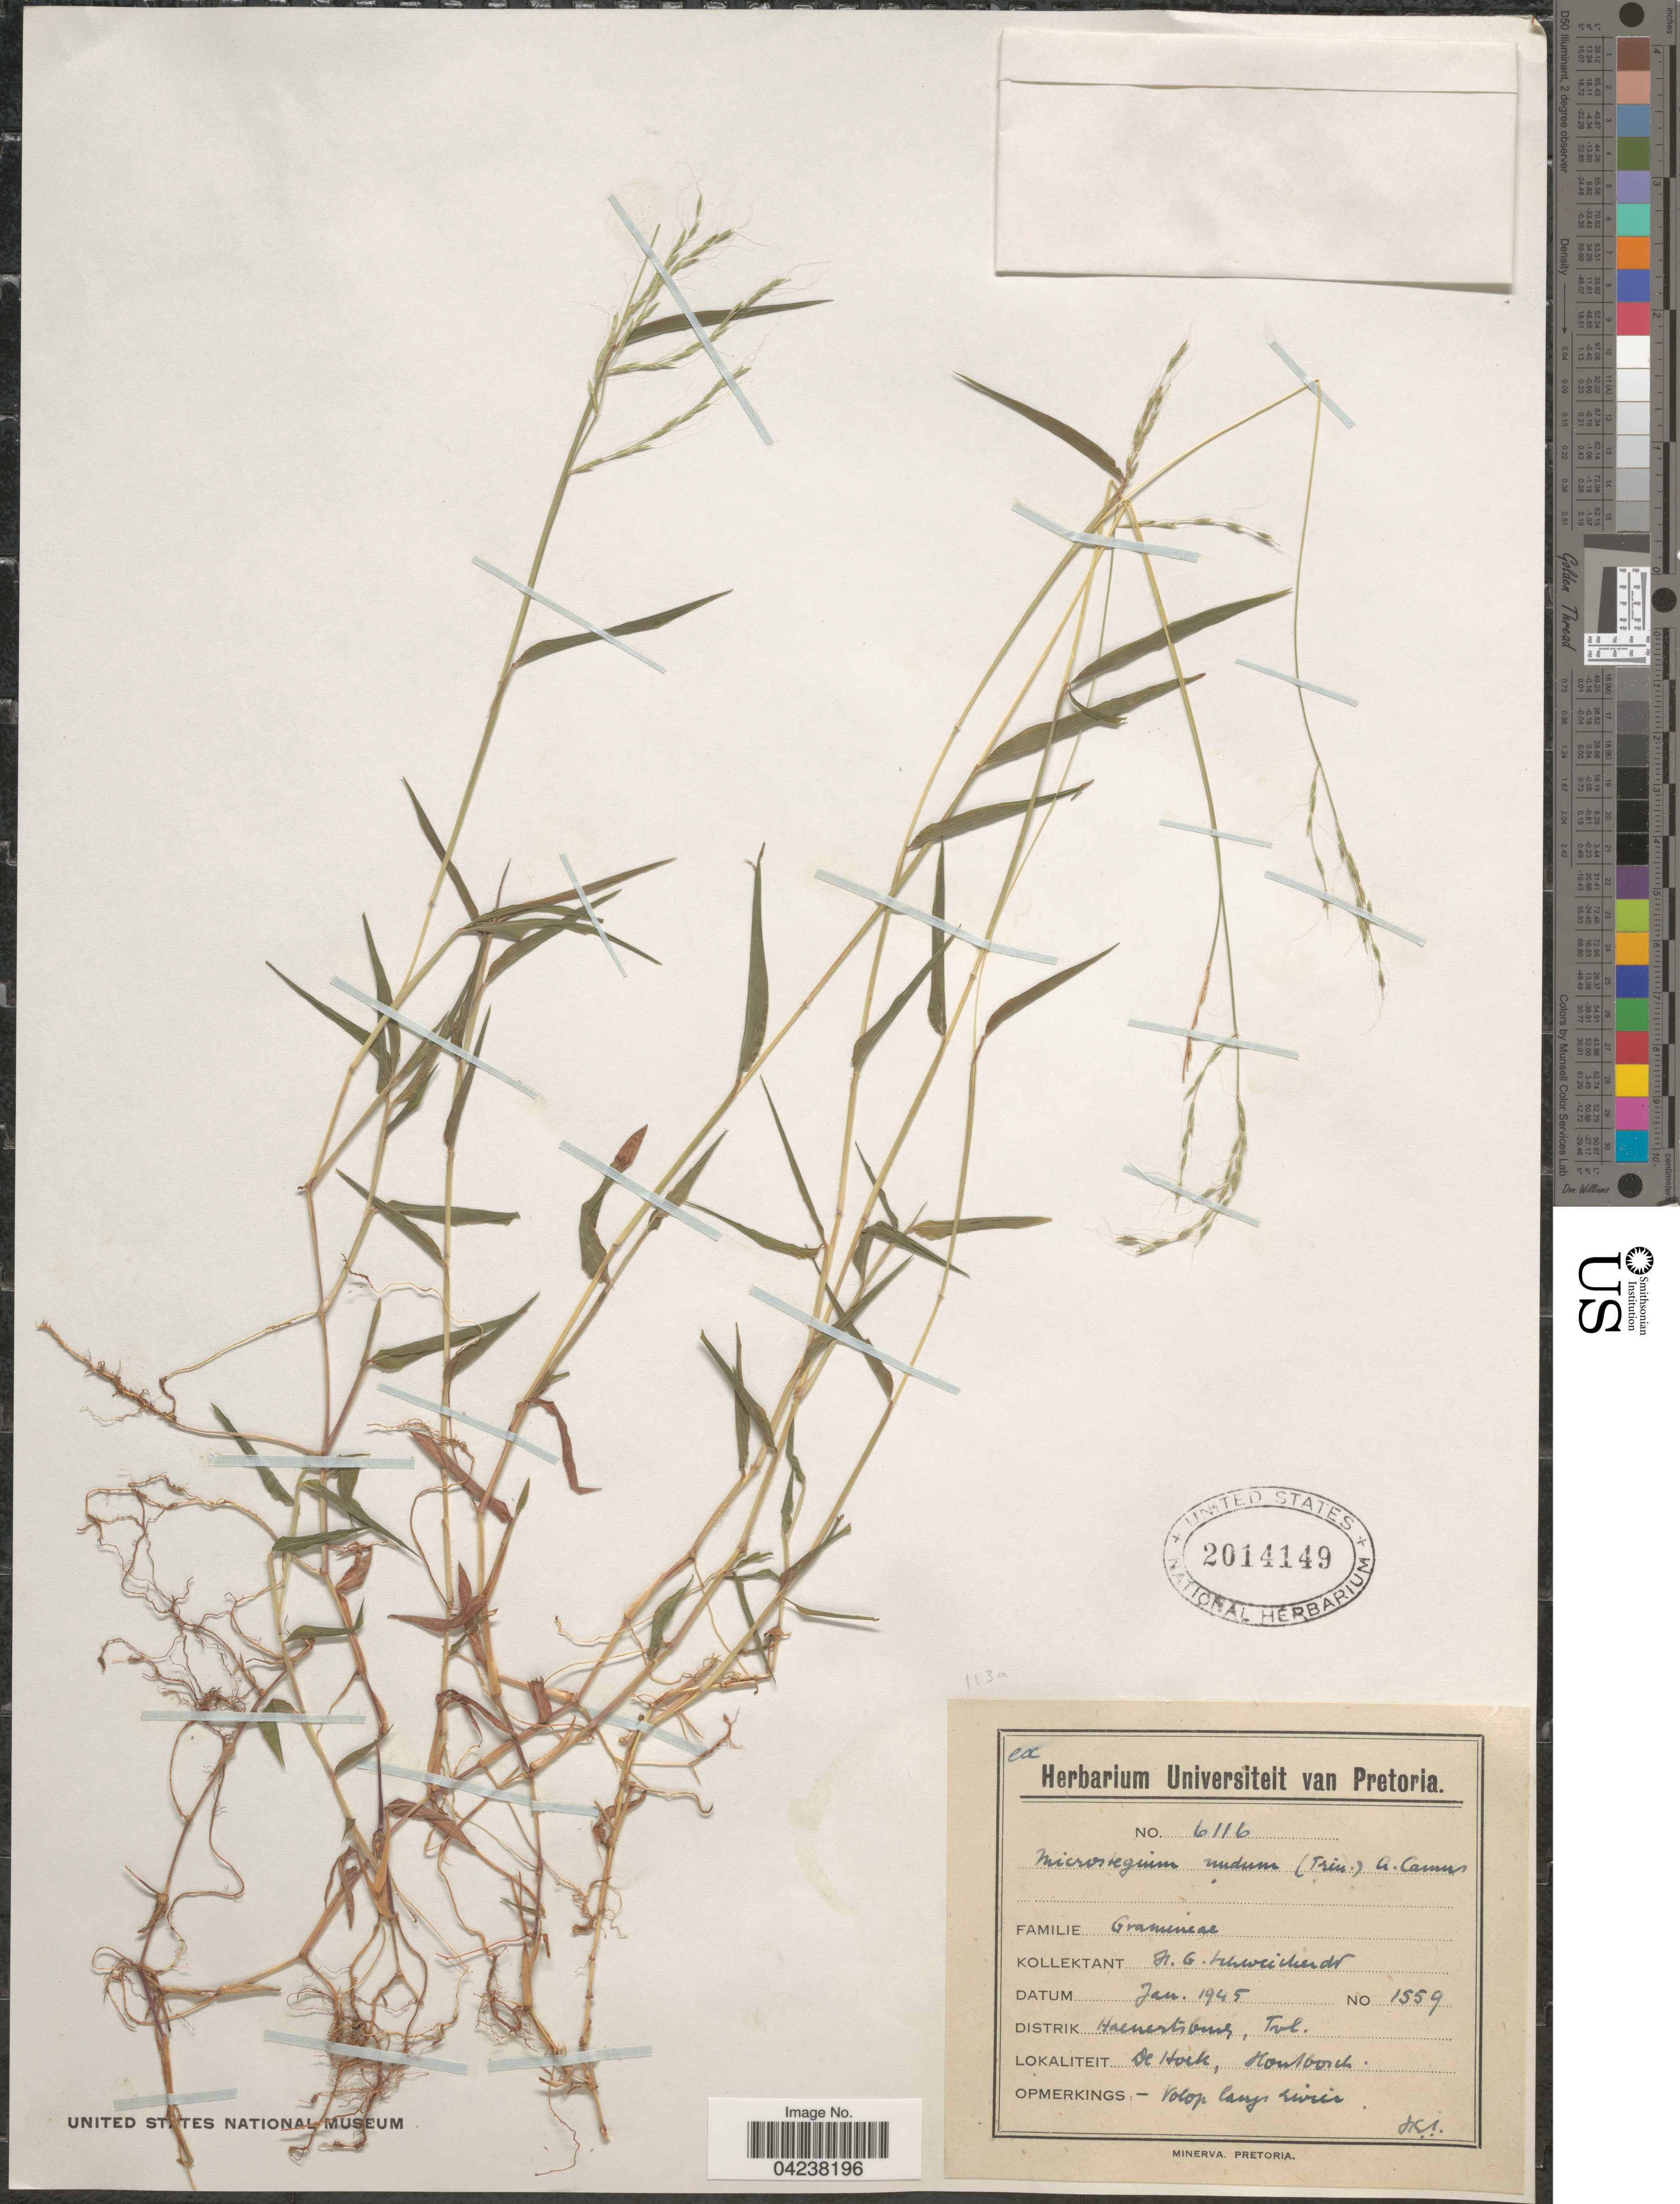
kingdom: Plantae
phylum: Tracheophyta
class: Liliopsida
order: Poales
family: Poaceae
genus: Microstegium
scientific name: Microstegium nudum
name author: (Trin.) A. Camus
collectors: H. Schweickerdt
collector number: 1559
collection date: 1945-01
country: South Africa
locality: Distrik Haenertsburg, Tvl. De Hoek, Houtbosch.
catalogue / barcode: US 2014149